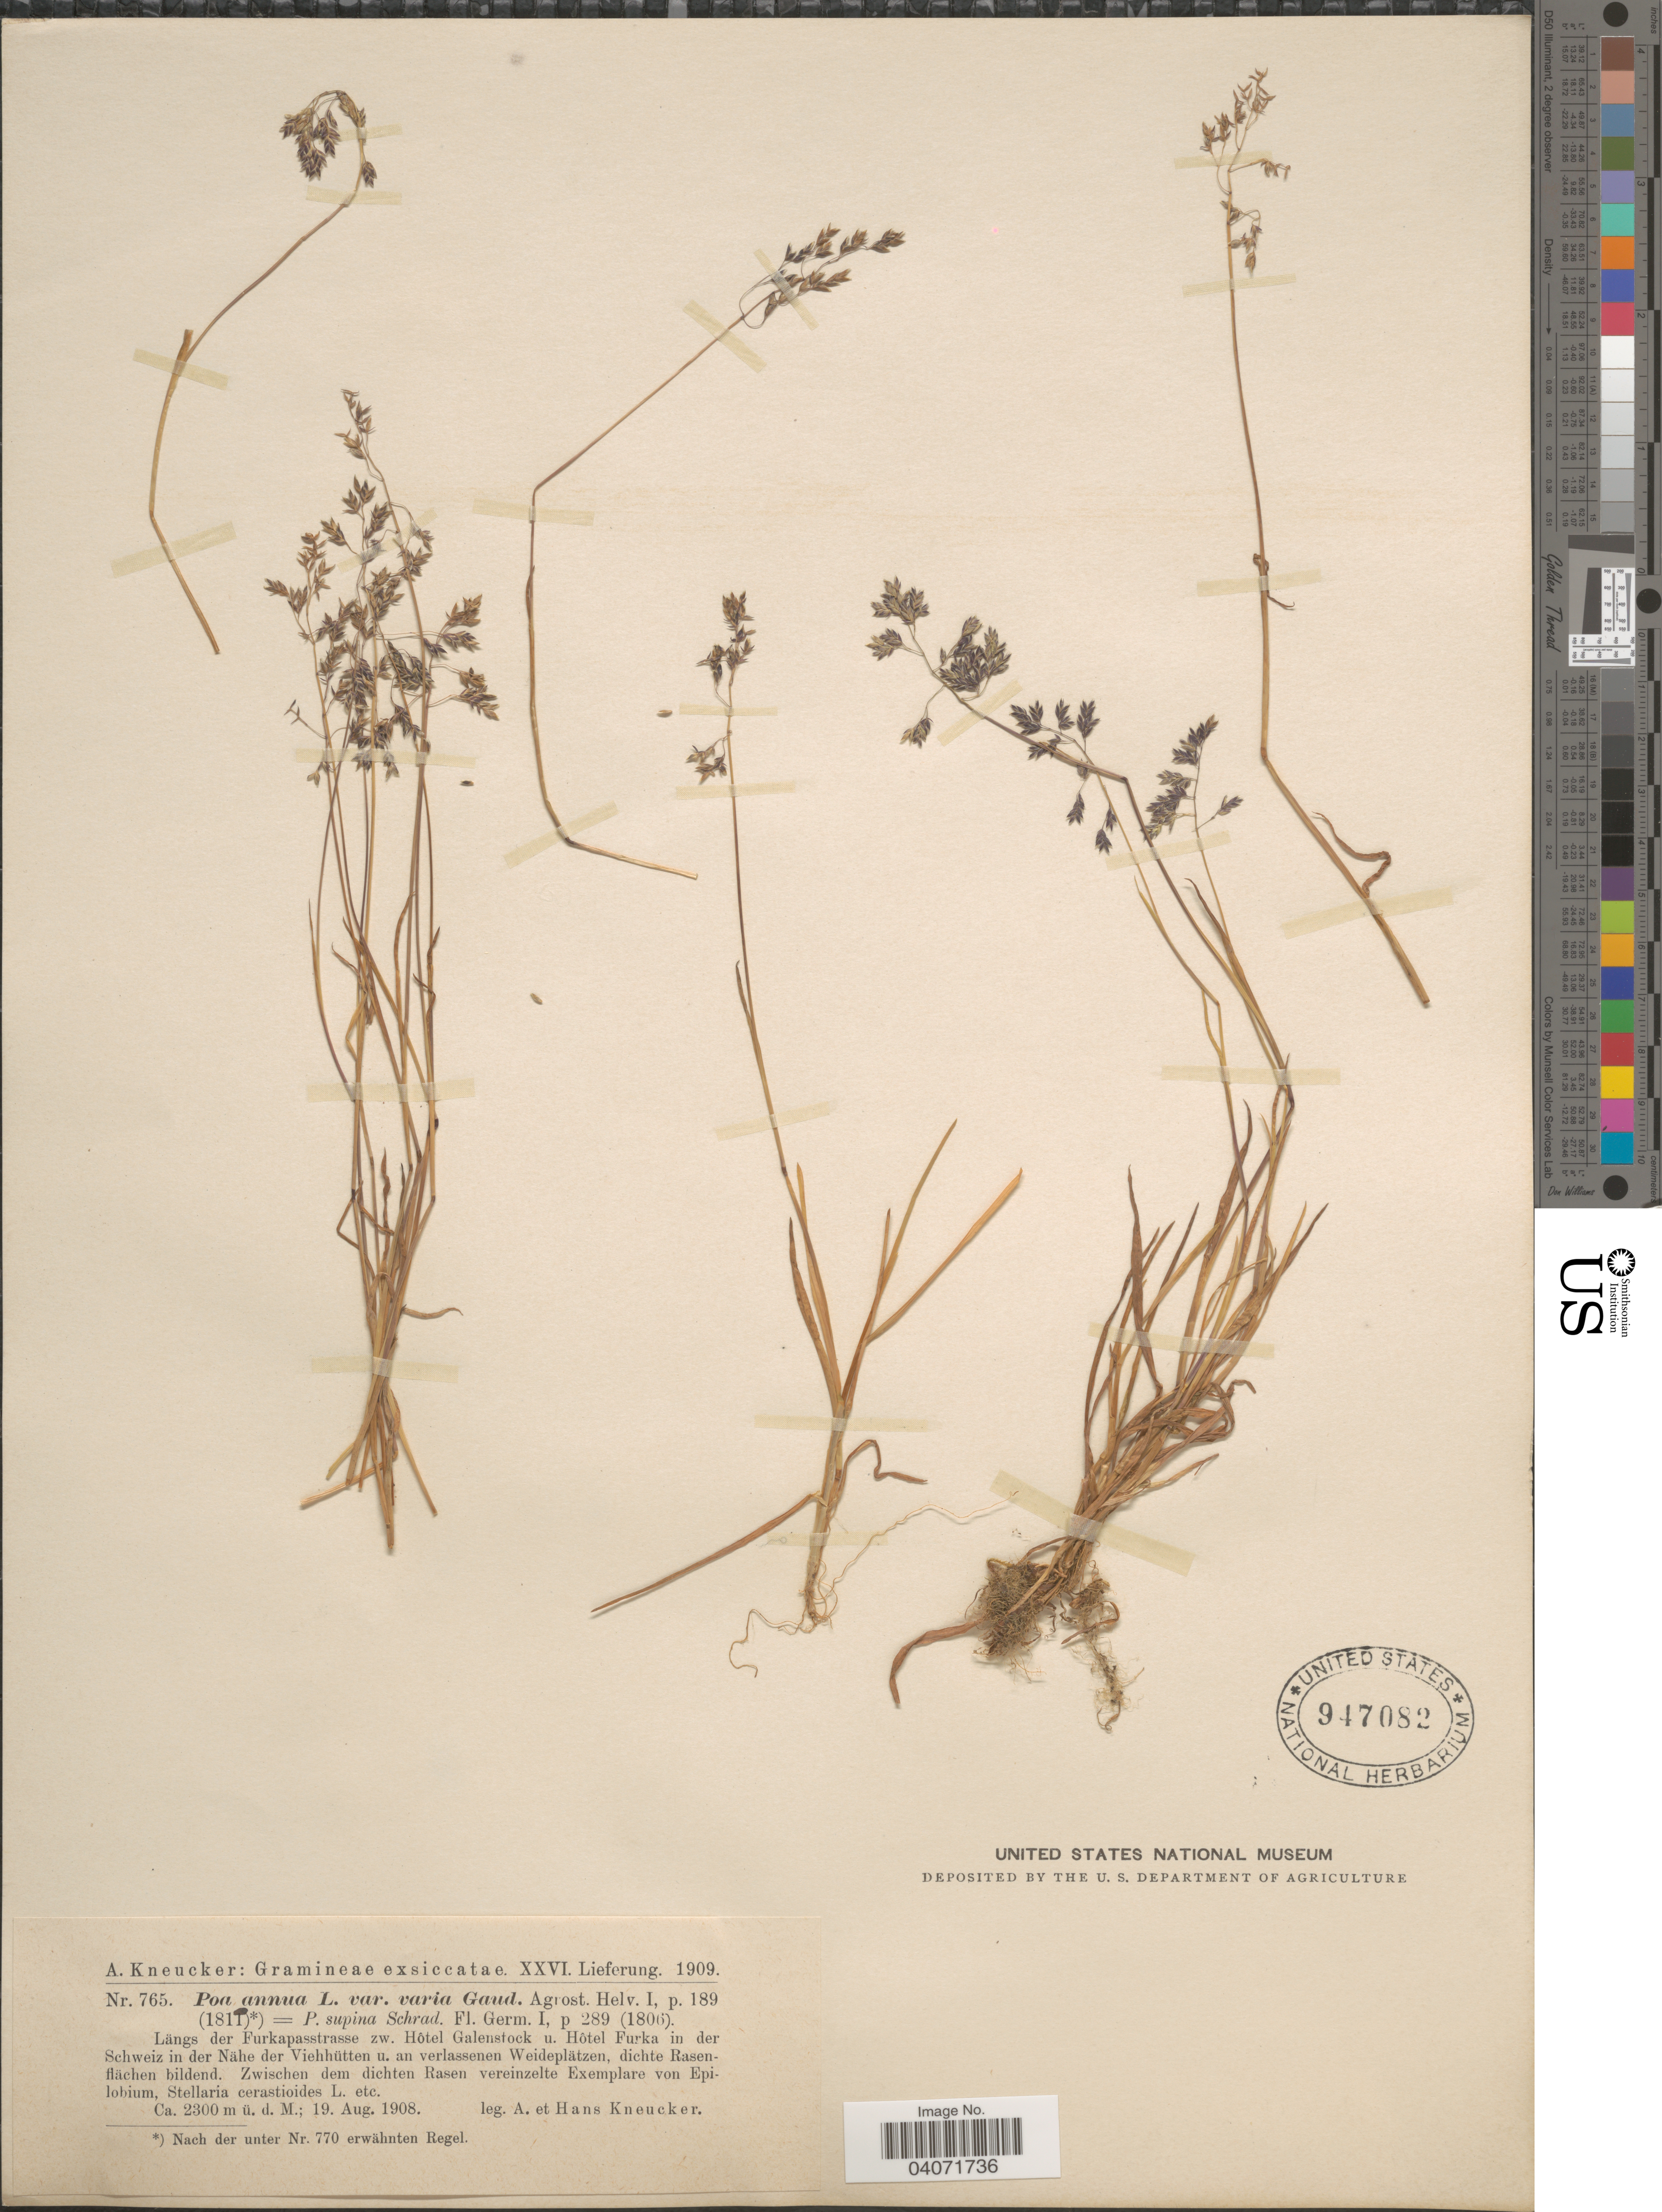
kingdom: Plantae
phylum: Tracheophyta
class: Liliopsida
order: Poales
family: Poaceae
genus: Poa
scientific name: Poa annua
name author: L.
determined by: Soreng, Robert J., Research Associate (BOT), Smithsonian Institution - National Museum of Natural History (UNITED STATES)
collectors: A. Kneucker & H. Kneucker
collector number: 765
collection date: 1908-08-19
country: Switzerland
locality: Längs der Furkapasstrasse zw. Hôtel Galenstock u. Hôtel Furka in der Schweiz in der Nähe der Viehhütten u. an verlassenen Weideplätzen, dichte Rasenflächen bildend.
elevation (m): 2300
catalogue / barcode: US 947082